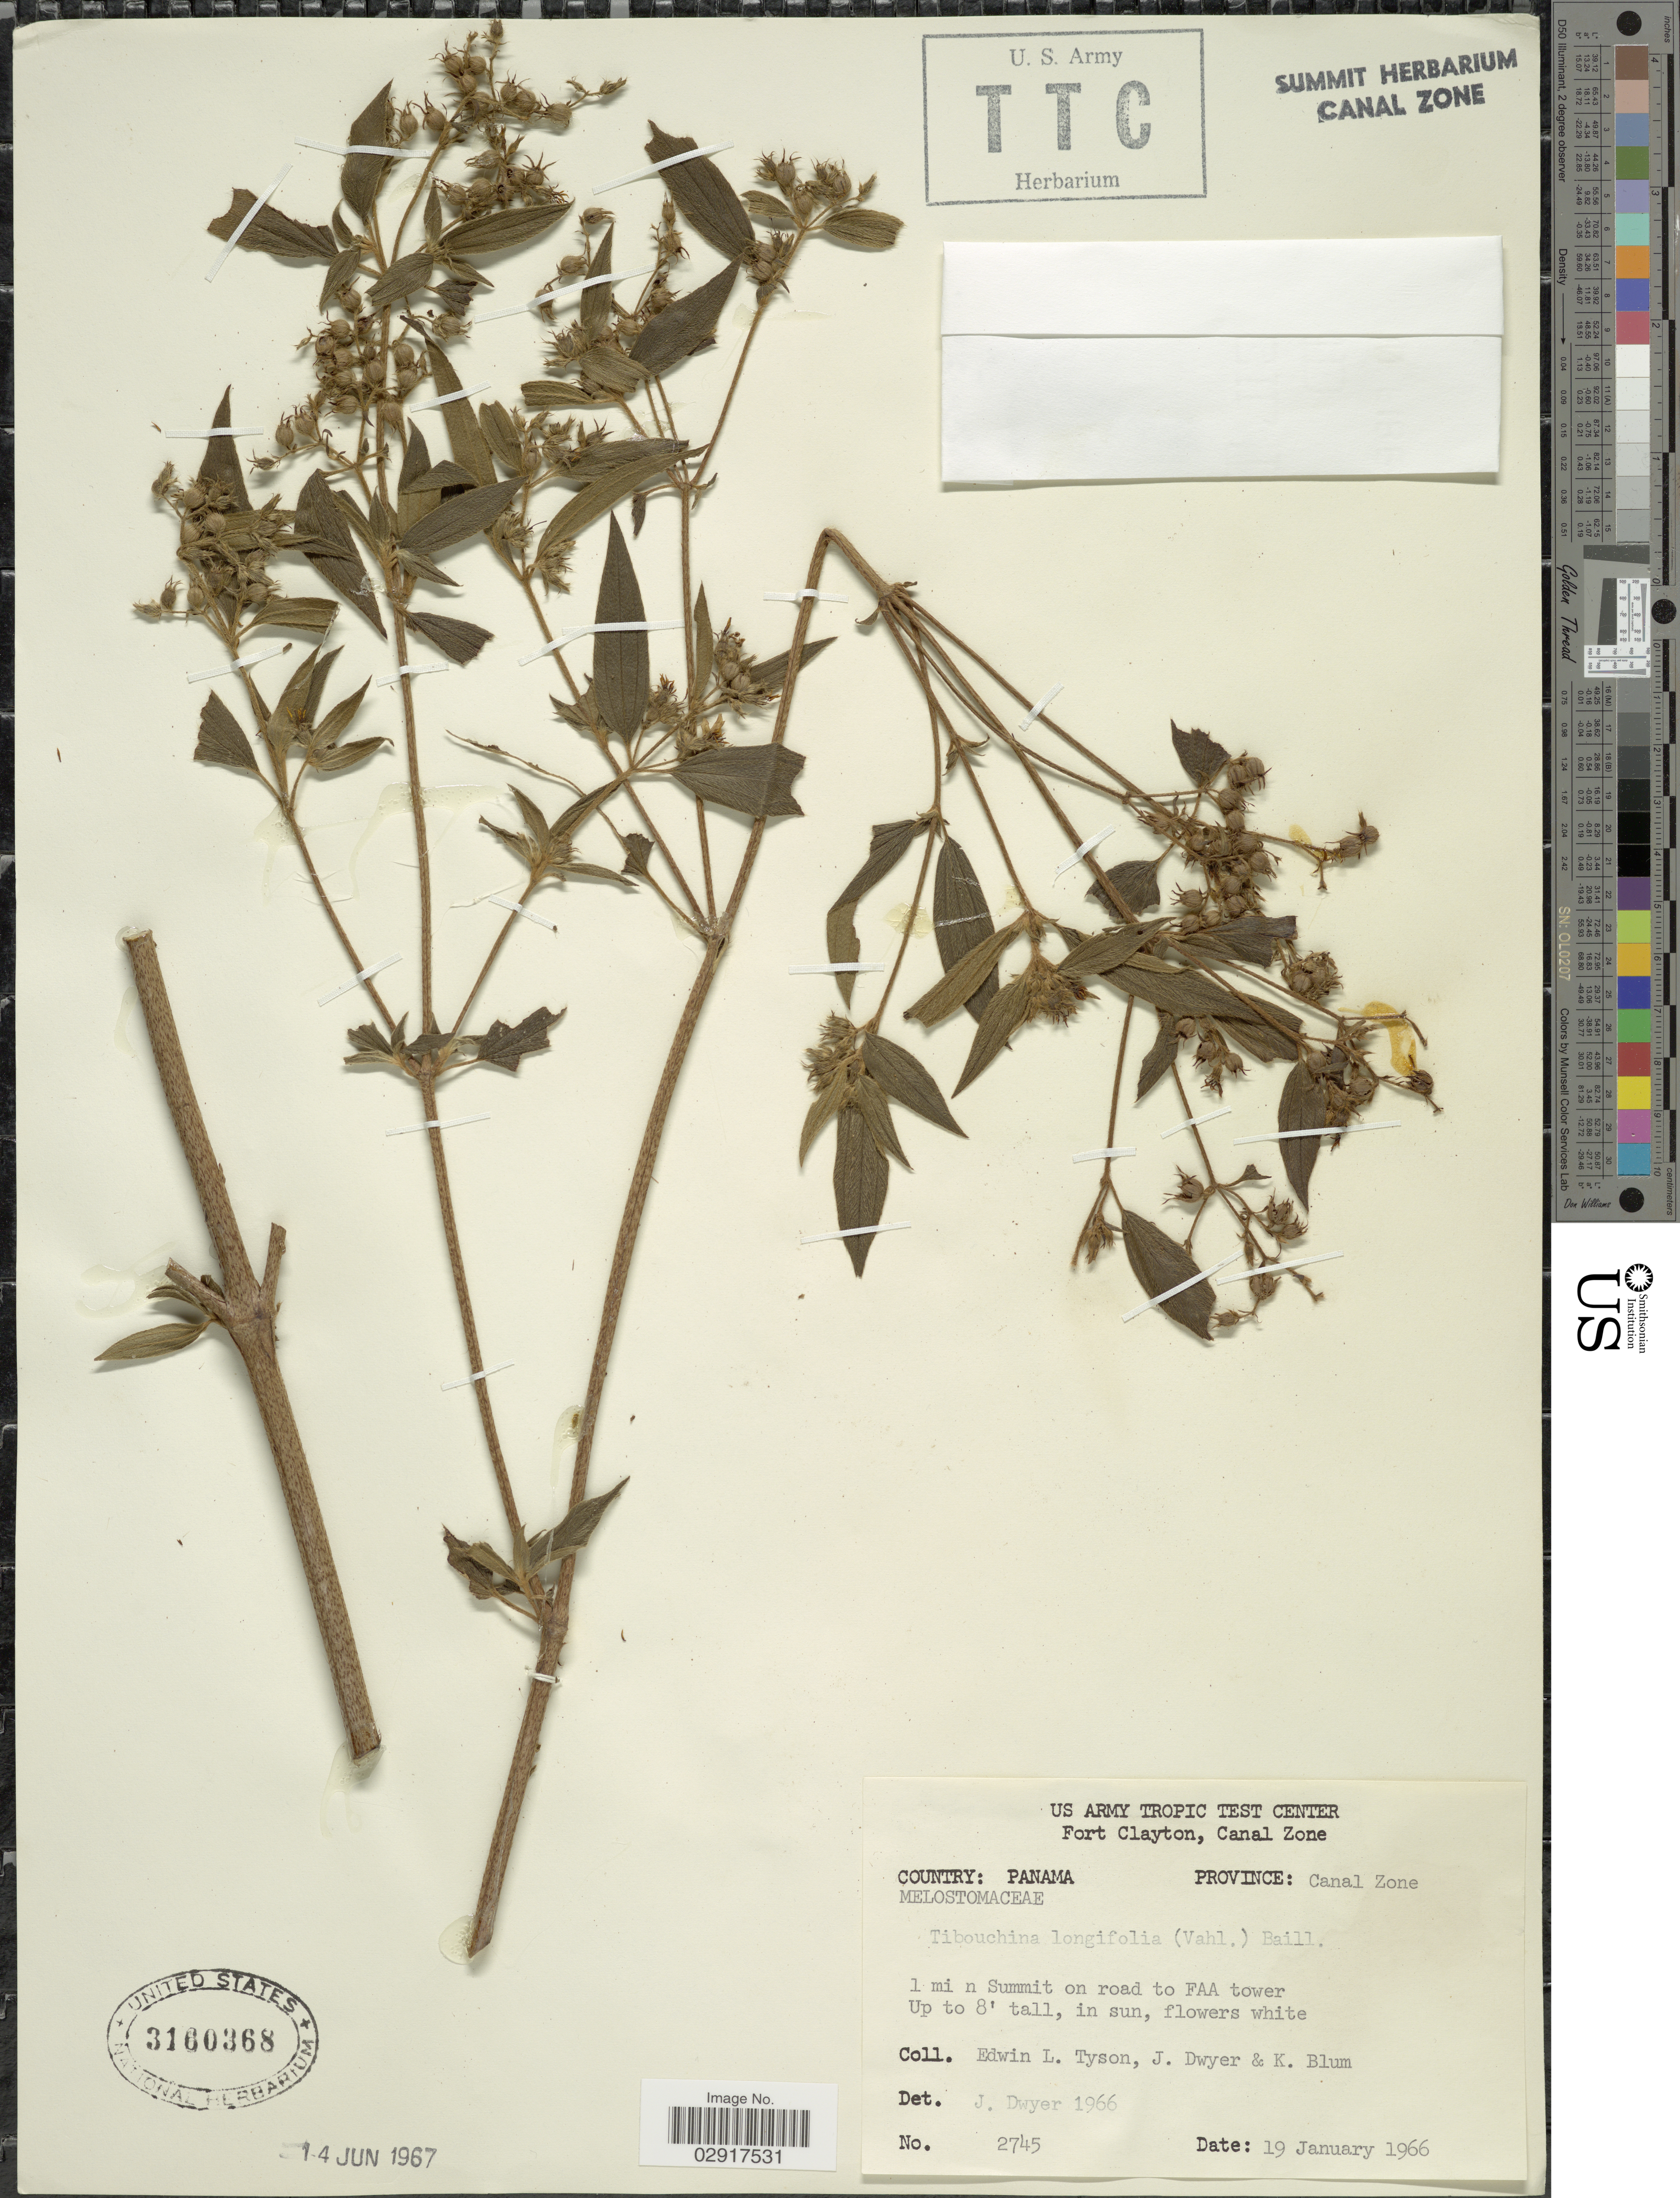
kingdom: Plantae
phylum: Tracheophyta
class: Magnoliopsida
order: Myrtales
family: Melastomataceae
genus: Chaetogastra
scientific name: Chaetogastra longifolia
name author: (Vahl) DC.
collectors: E. L. Tyson, J. Dwyer & K. Blum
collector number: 2745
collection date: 1966-01-19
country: Panama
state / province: Colón / Panamá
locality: Country: Panama. Province: Canal Zone. 1 mi n Summit on road to FAA tower.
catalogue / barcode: US 3160368